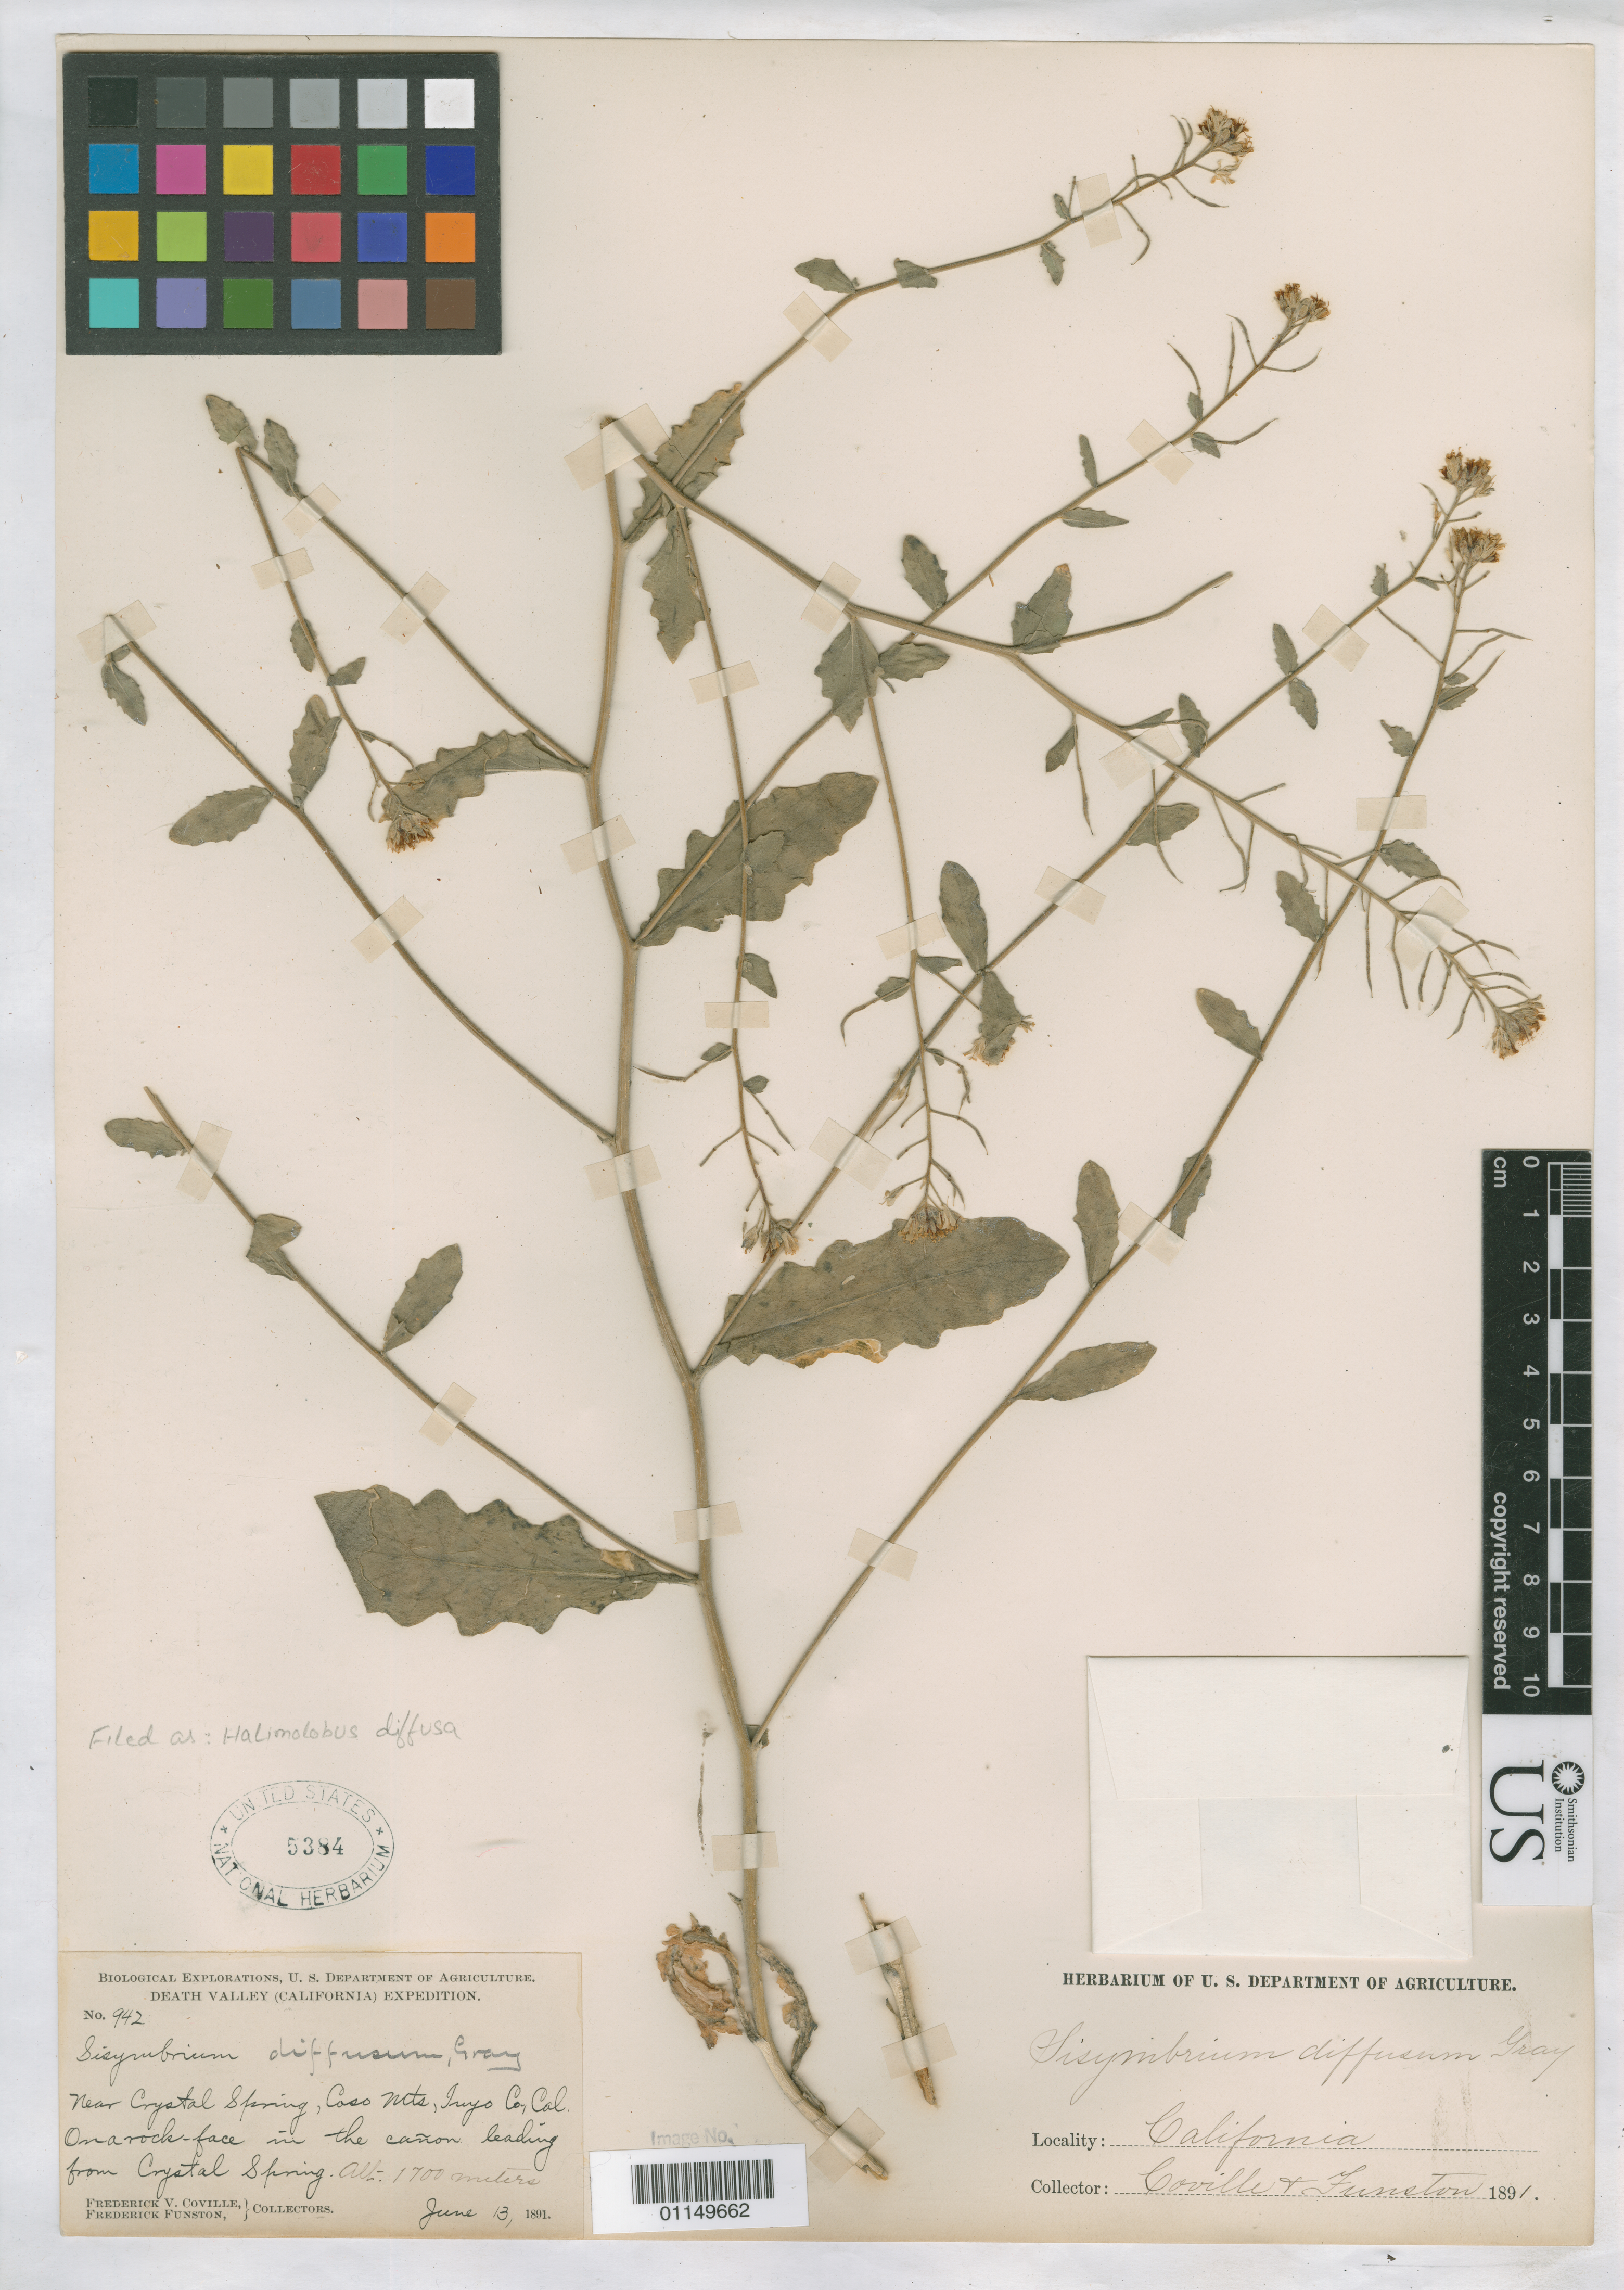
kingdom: Plantae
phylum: Tracheophyta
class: Magnoliopsida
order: Brassicales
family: Brassicaceae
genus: Halimolobos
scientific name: Halimolobos diffusa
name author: (A. Gray) O.E. Schulz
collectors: F. V. Coville, F. Funston & F. Funston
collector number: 942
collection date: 1891-06-13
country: United States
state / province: California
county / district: Inyo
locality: Near Crystal Spring, Coso Mts. On a rock face in the canyon leading from Crystal Spring.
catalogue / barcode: US 5384